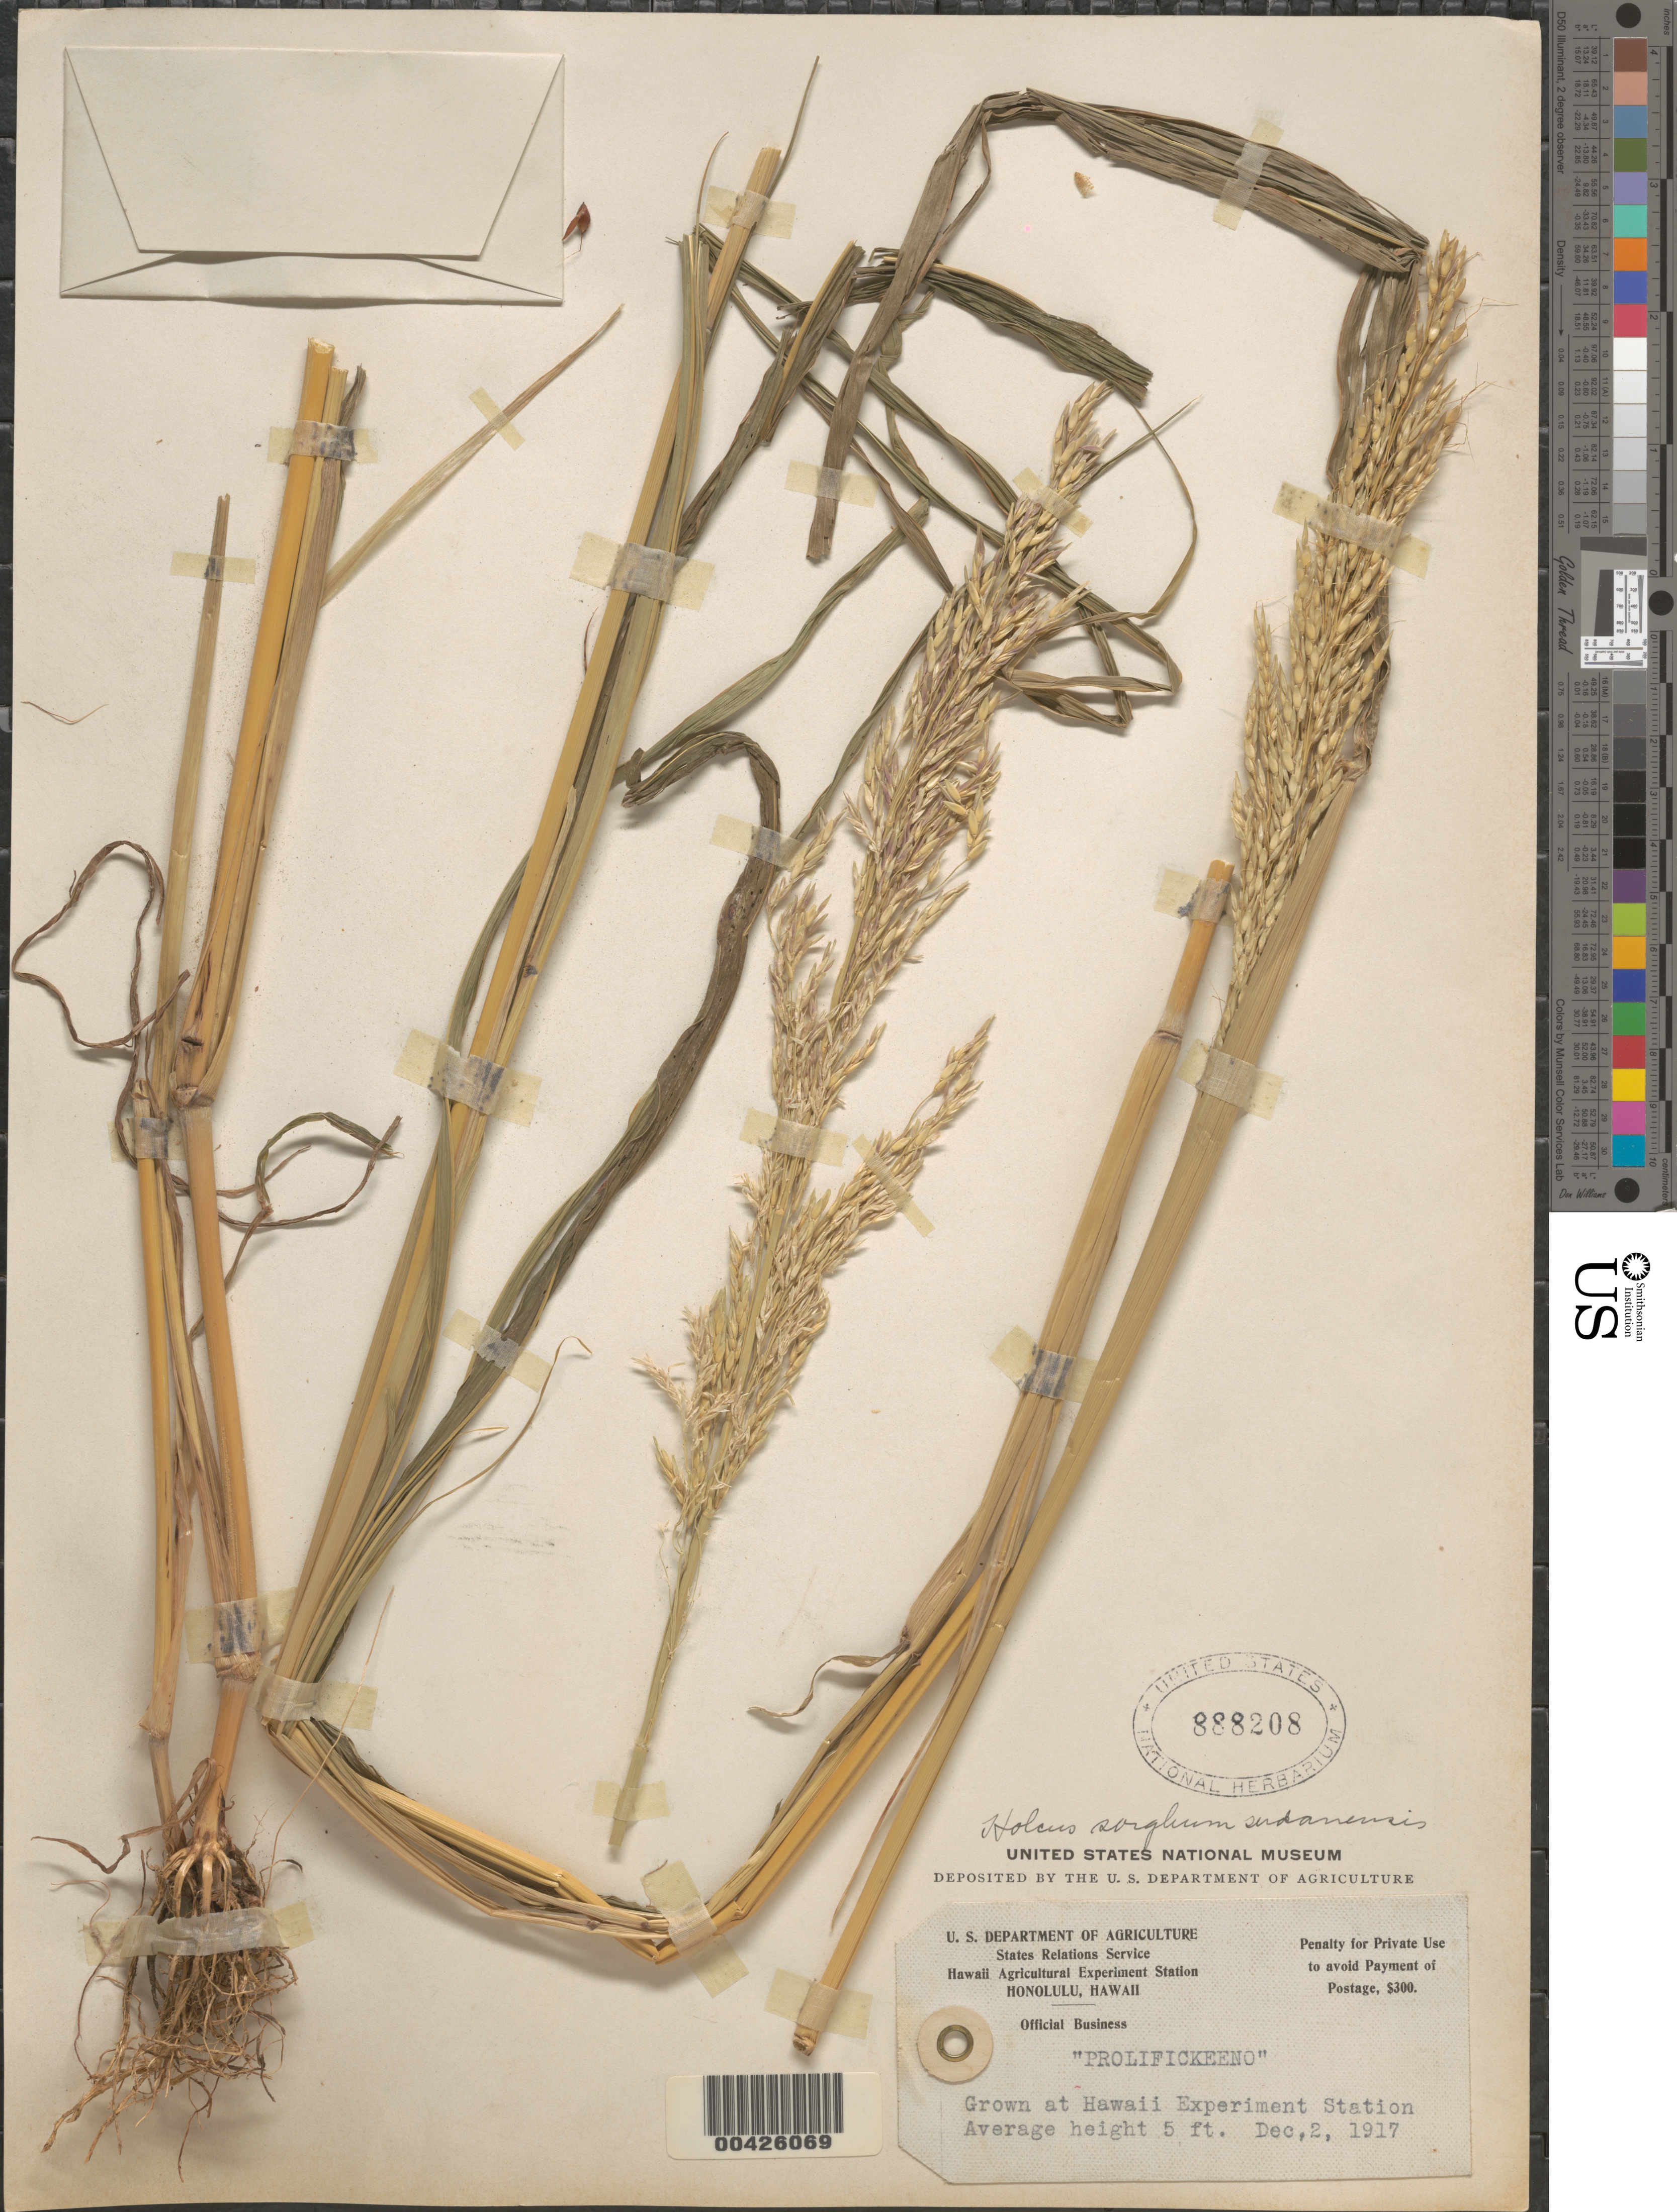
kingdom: Plantae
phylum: Tracheophyta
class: Liliopsida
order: Poales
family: Poaceae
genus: Sorghum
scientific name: Sorghum bicolor nothosubsp. drummondii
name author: (Nees ex Steud.) de Wet ex Davidse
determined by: Faccenda, K.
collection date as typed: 2 Dec 1917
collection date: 1917-12-02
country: United States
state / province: Hawaii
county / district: Honolulu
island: Oahu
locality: Hawaii Experiment Station, Honolulu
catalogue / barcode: US 888208